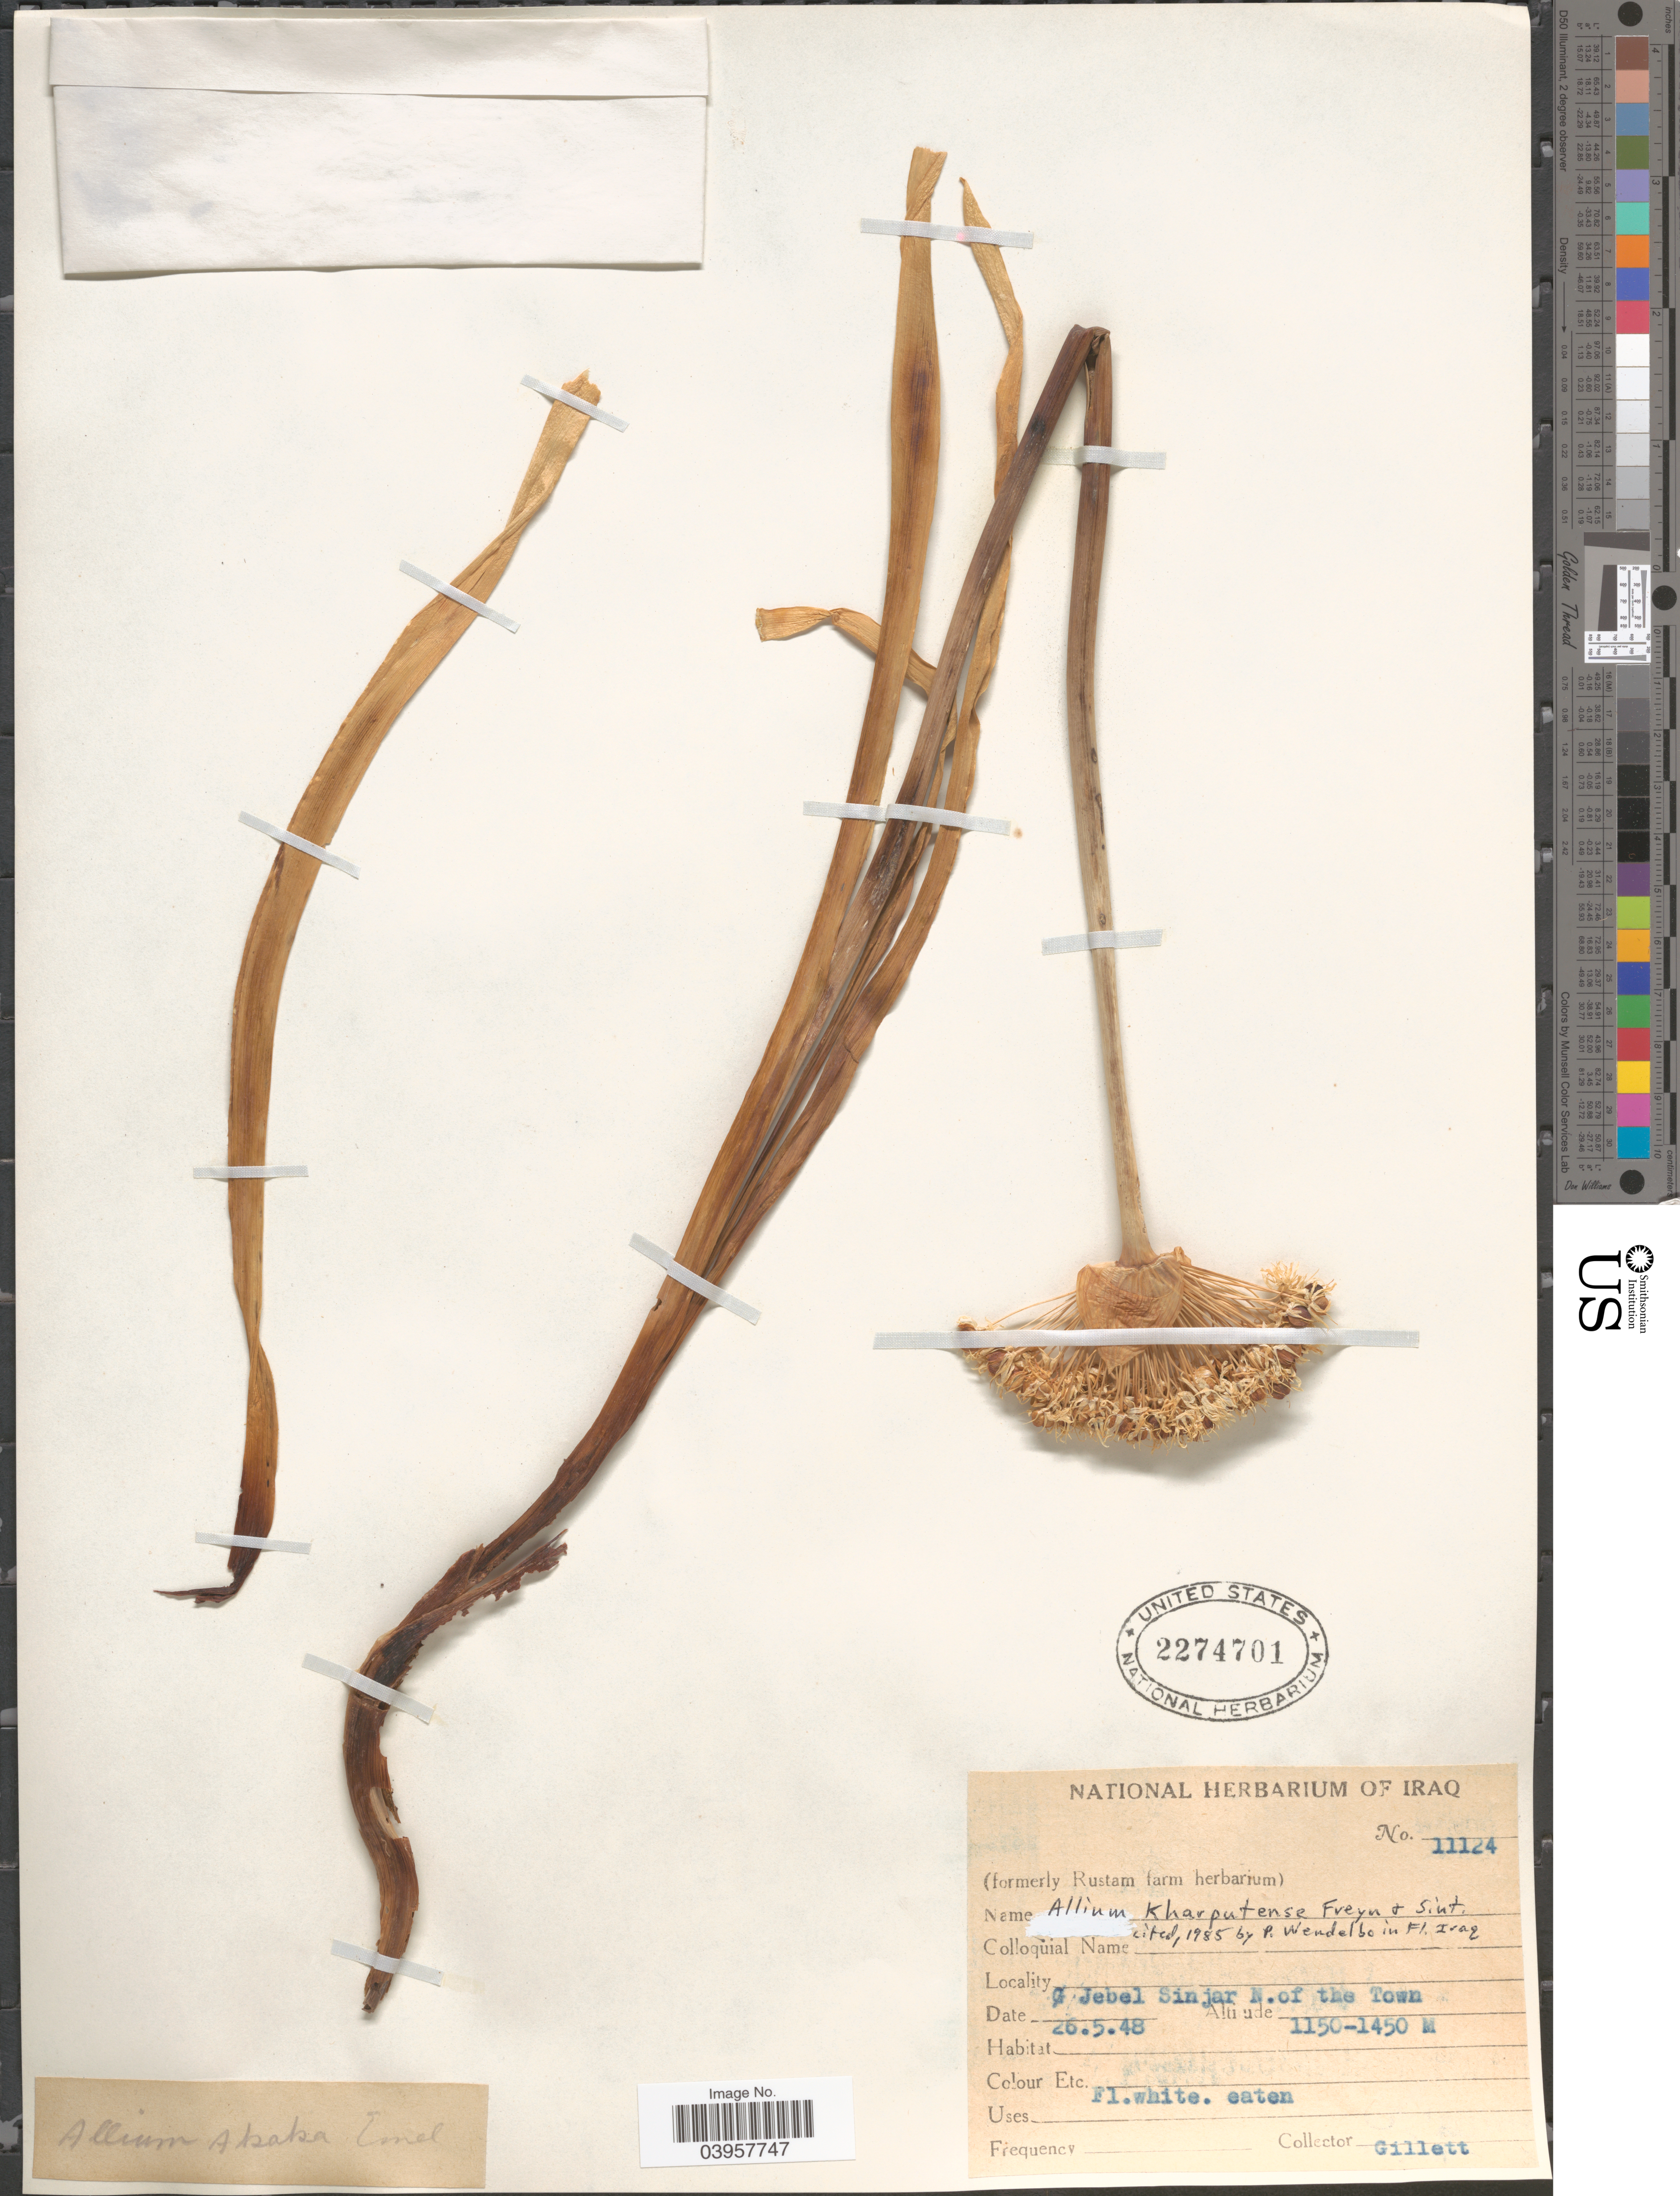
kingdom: Plantae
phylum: Tracheophyta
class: Liliopsida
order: Asparagales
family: Amaryllidaceae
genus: Allium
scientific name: Allium kharputense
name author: Freyn & Sint.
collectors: Gillett, --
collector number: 11124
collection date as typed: Transcribed d/m/y: 26/5/48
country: Iraq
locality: Jebel Sinjar N. of the Town.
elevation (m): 1150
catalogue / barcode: US 2274701